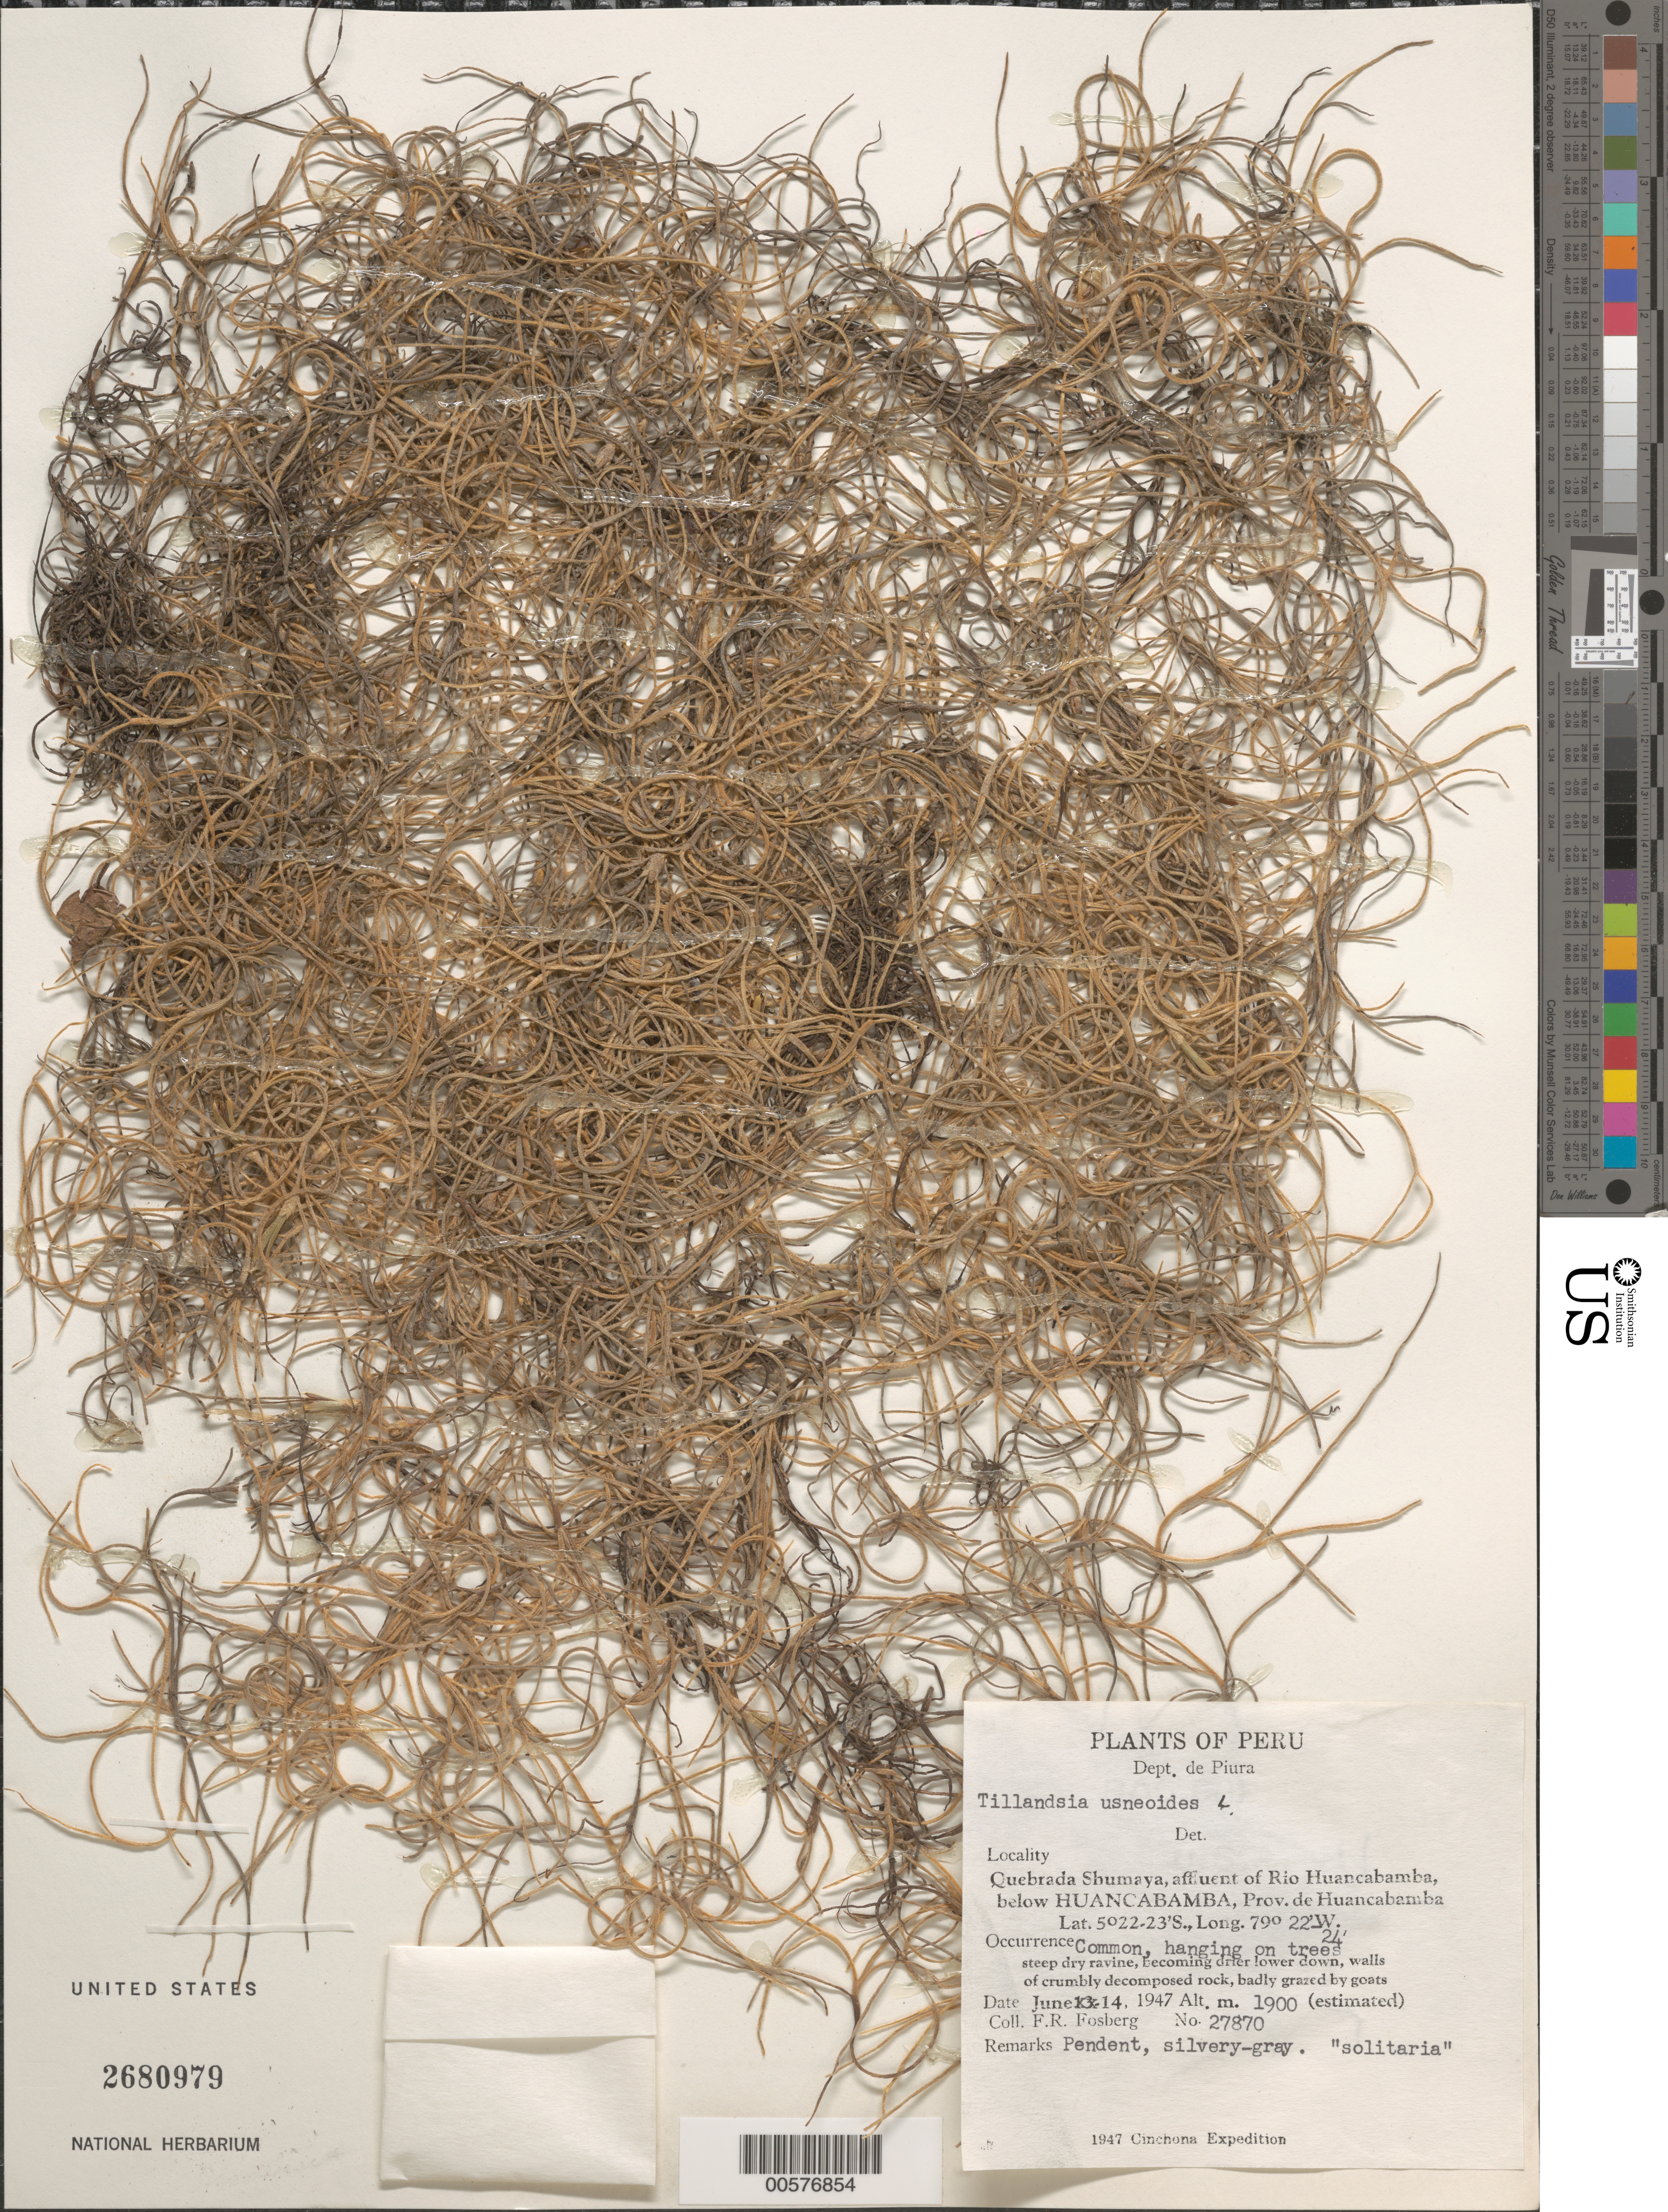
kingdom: Plantae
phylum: Tracheophyta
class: Liliopsida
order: Poales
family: Bromeliaceae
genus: Tillandsia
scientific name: Tillandsia usneoides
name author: (L.) L.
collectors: F. R. Fosberg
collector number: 27870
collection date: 1947-06-13/1947-06-14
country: Peru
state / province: Piura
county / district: Huancabamba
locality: Quebrada Shumaya, affluent of Rio Huancabamba, below Huancabamba,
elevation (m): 1900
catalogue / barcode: US 2680979